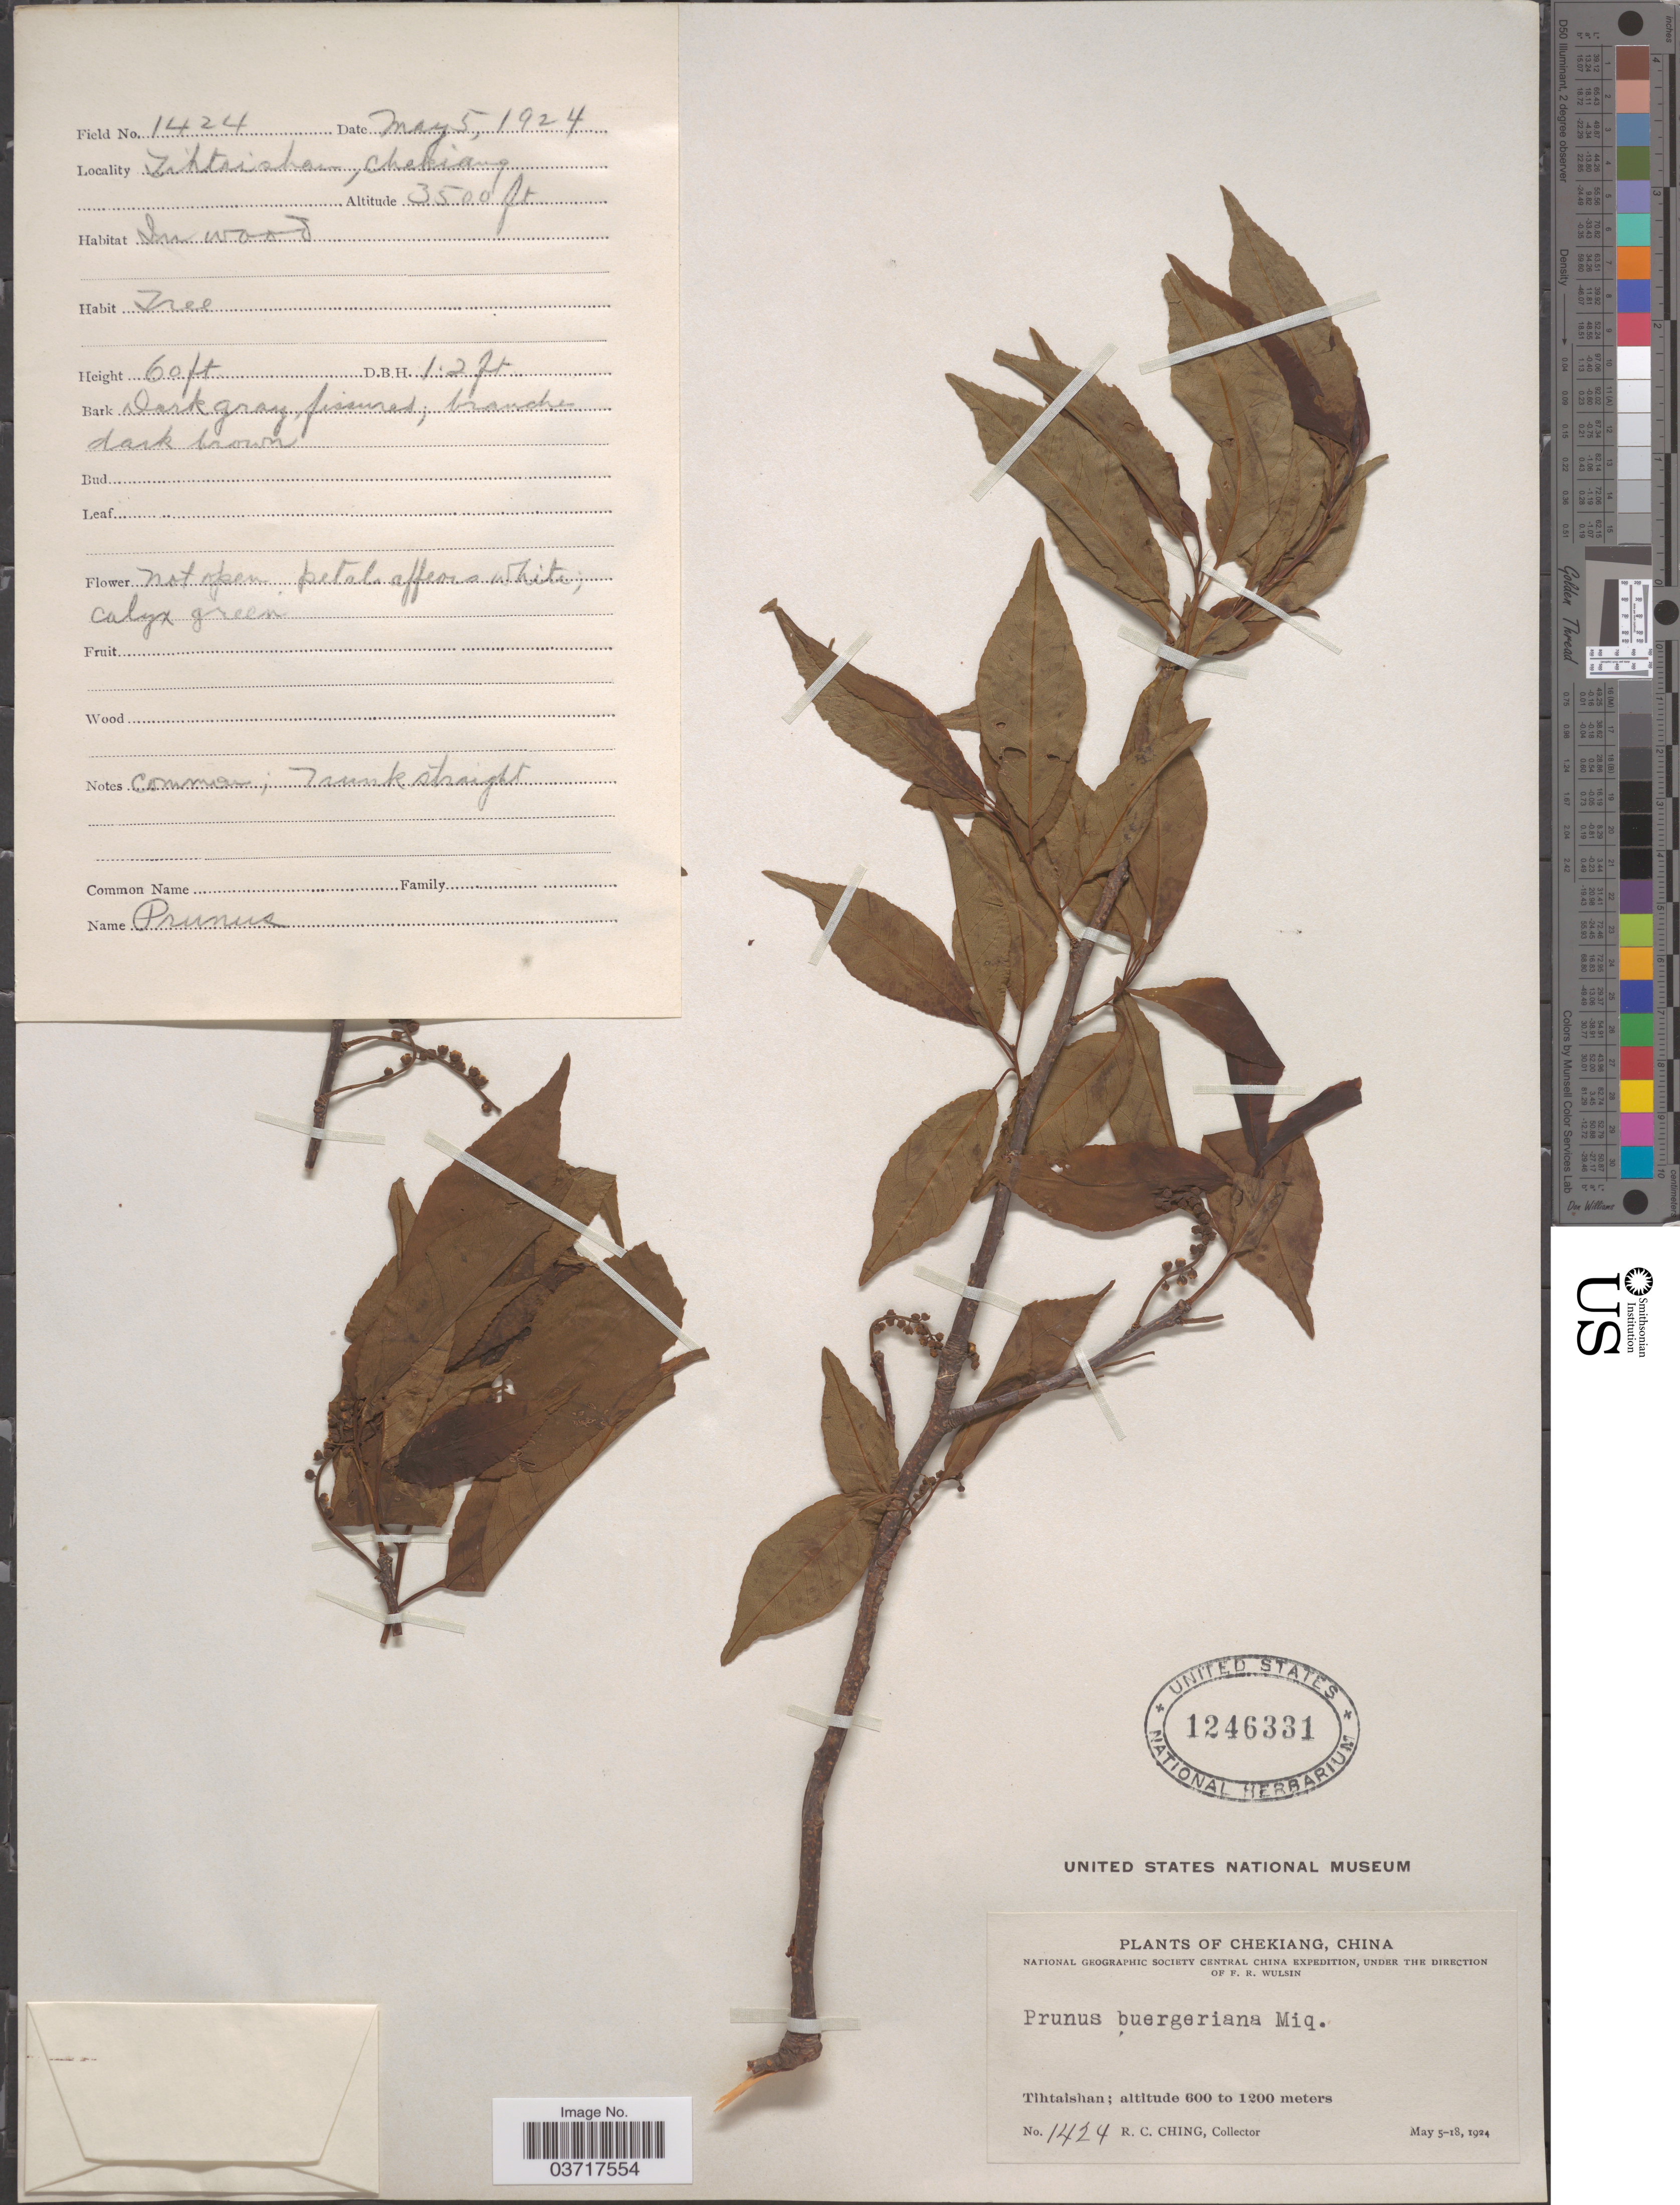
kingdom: Plantae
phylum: Tracheophyta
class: Magnoliopsida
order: Rosales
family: Rosaceae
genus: Prunus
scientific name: Prunus buergeriana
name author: Miq.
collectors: R. C. Ching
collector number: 1424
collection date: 1924-05-05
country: China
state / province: Zhejiang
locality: Chekiang. Tihtaishan.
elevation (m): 1067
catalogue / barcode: US 1246331